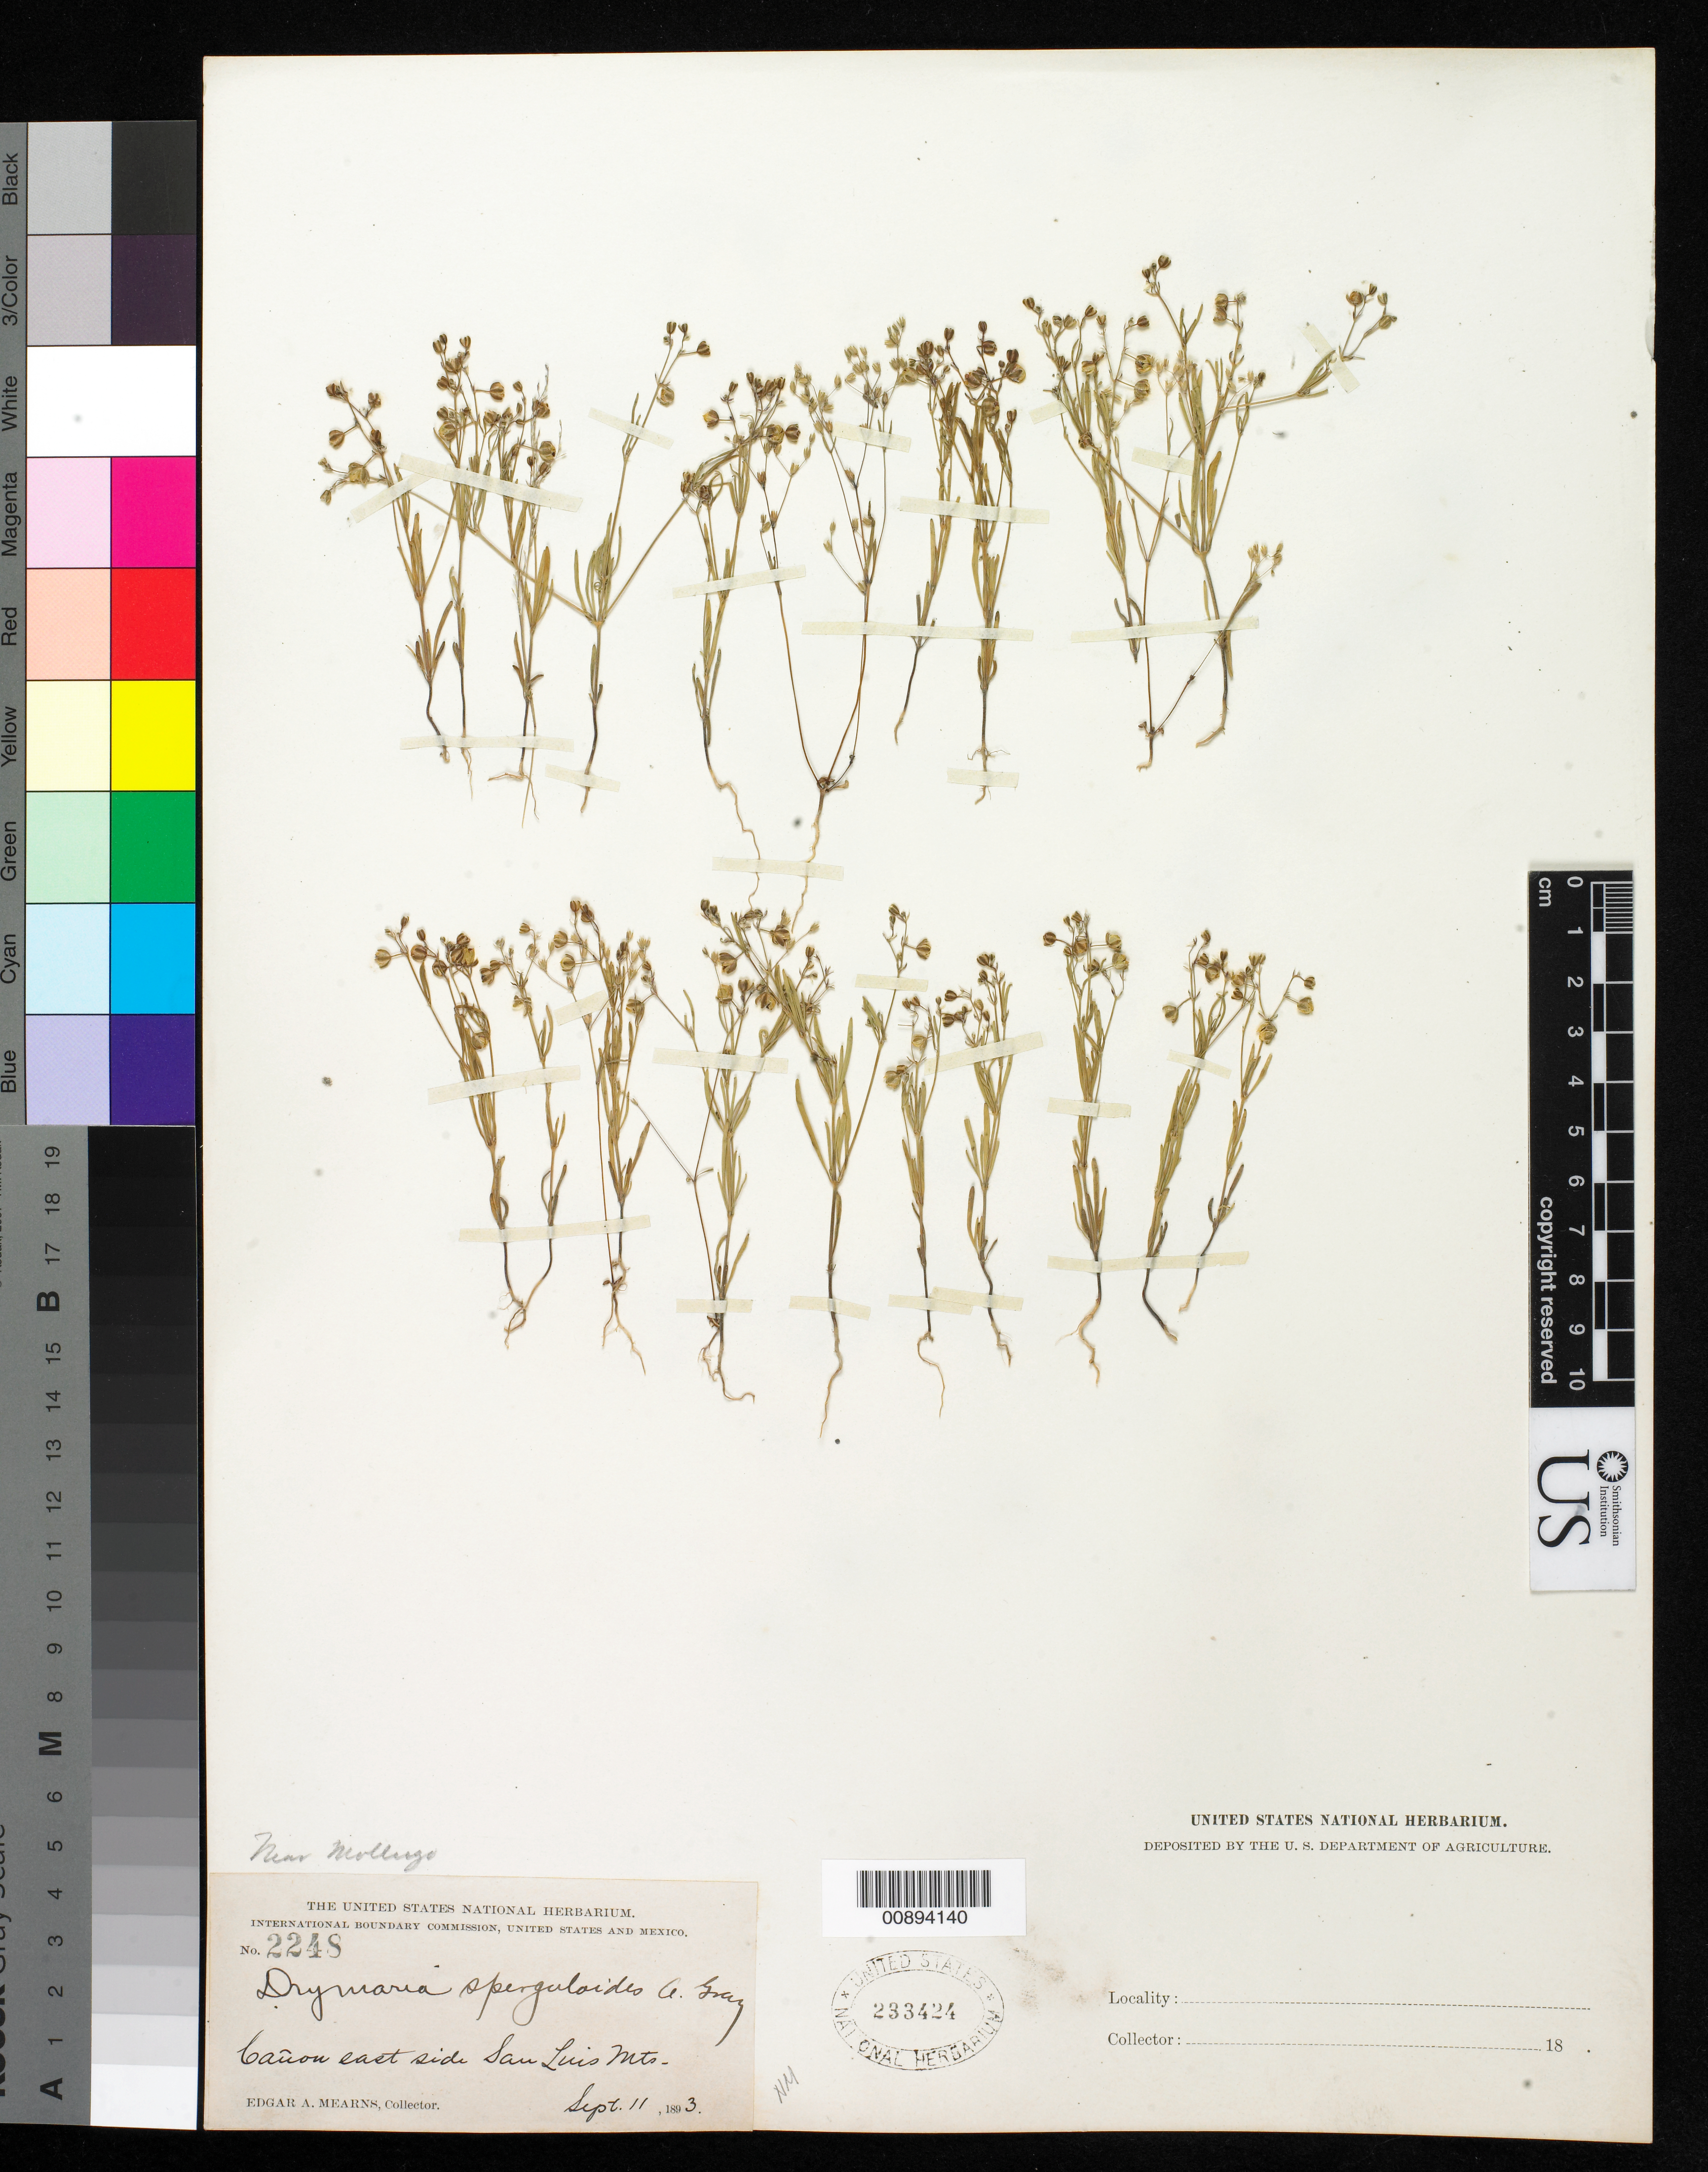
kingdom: Plantae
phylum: Tracheophyta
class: Magnoliopsida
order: Caryophyllales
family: Caryophyllaceae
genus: Drymaria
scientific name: Drymaria sperguloides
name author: A. Gray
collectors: E. A. Mearns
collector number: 2248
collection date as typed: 11 Sep 1893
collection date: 1893-09-11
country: United States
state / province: New Mexico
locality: Cañon east side San Luis Mts.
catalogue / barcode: US 233424